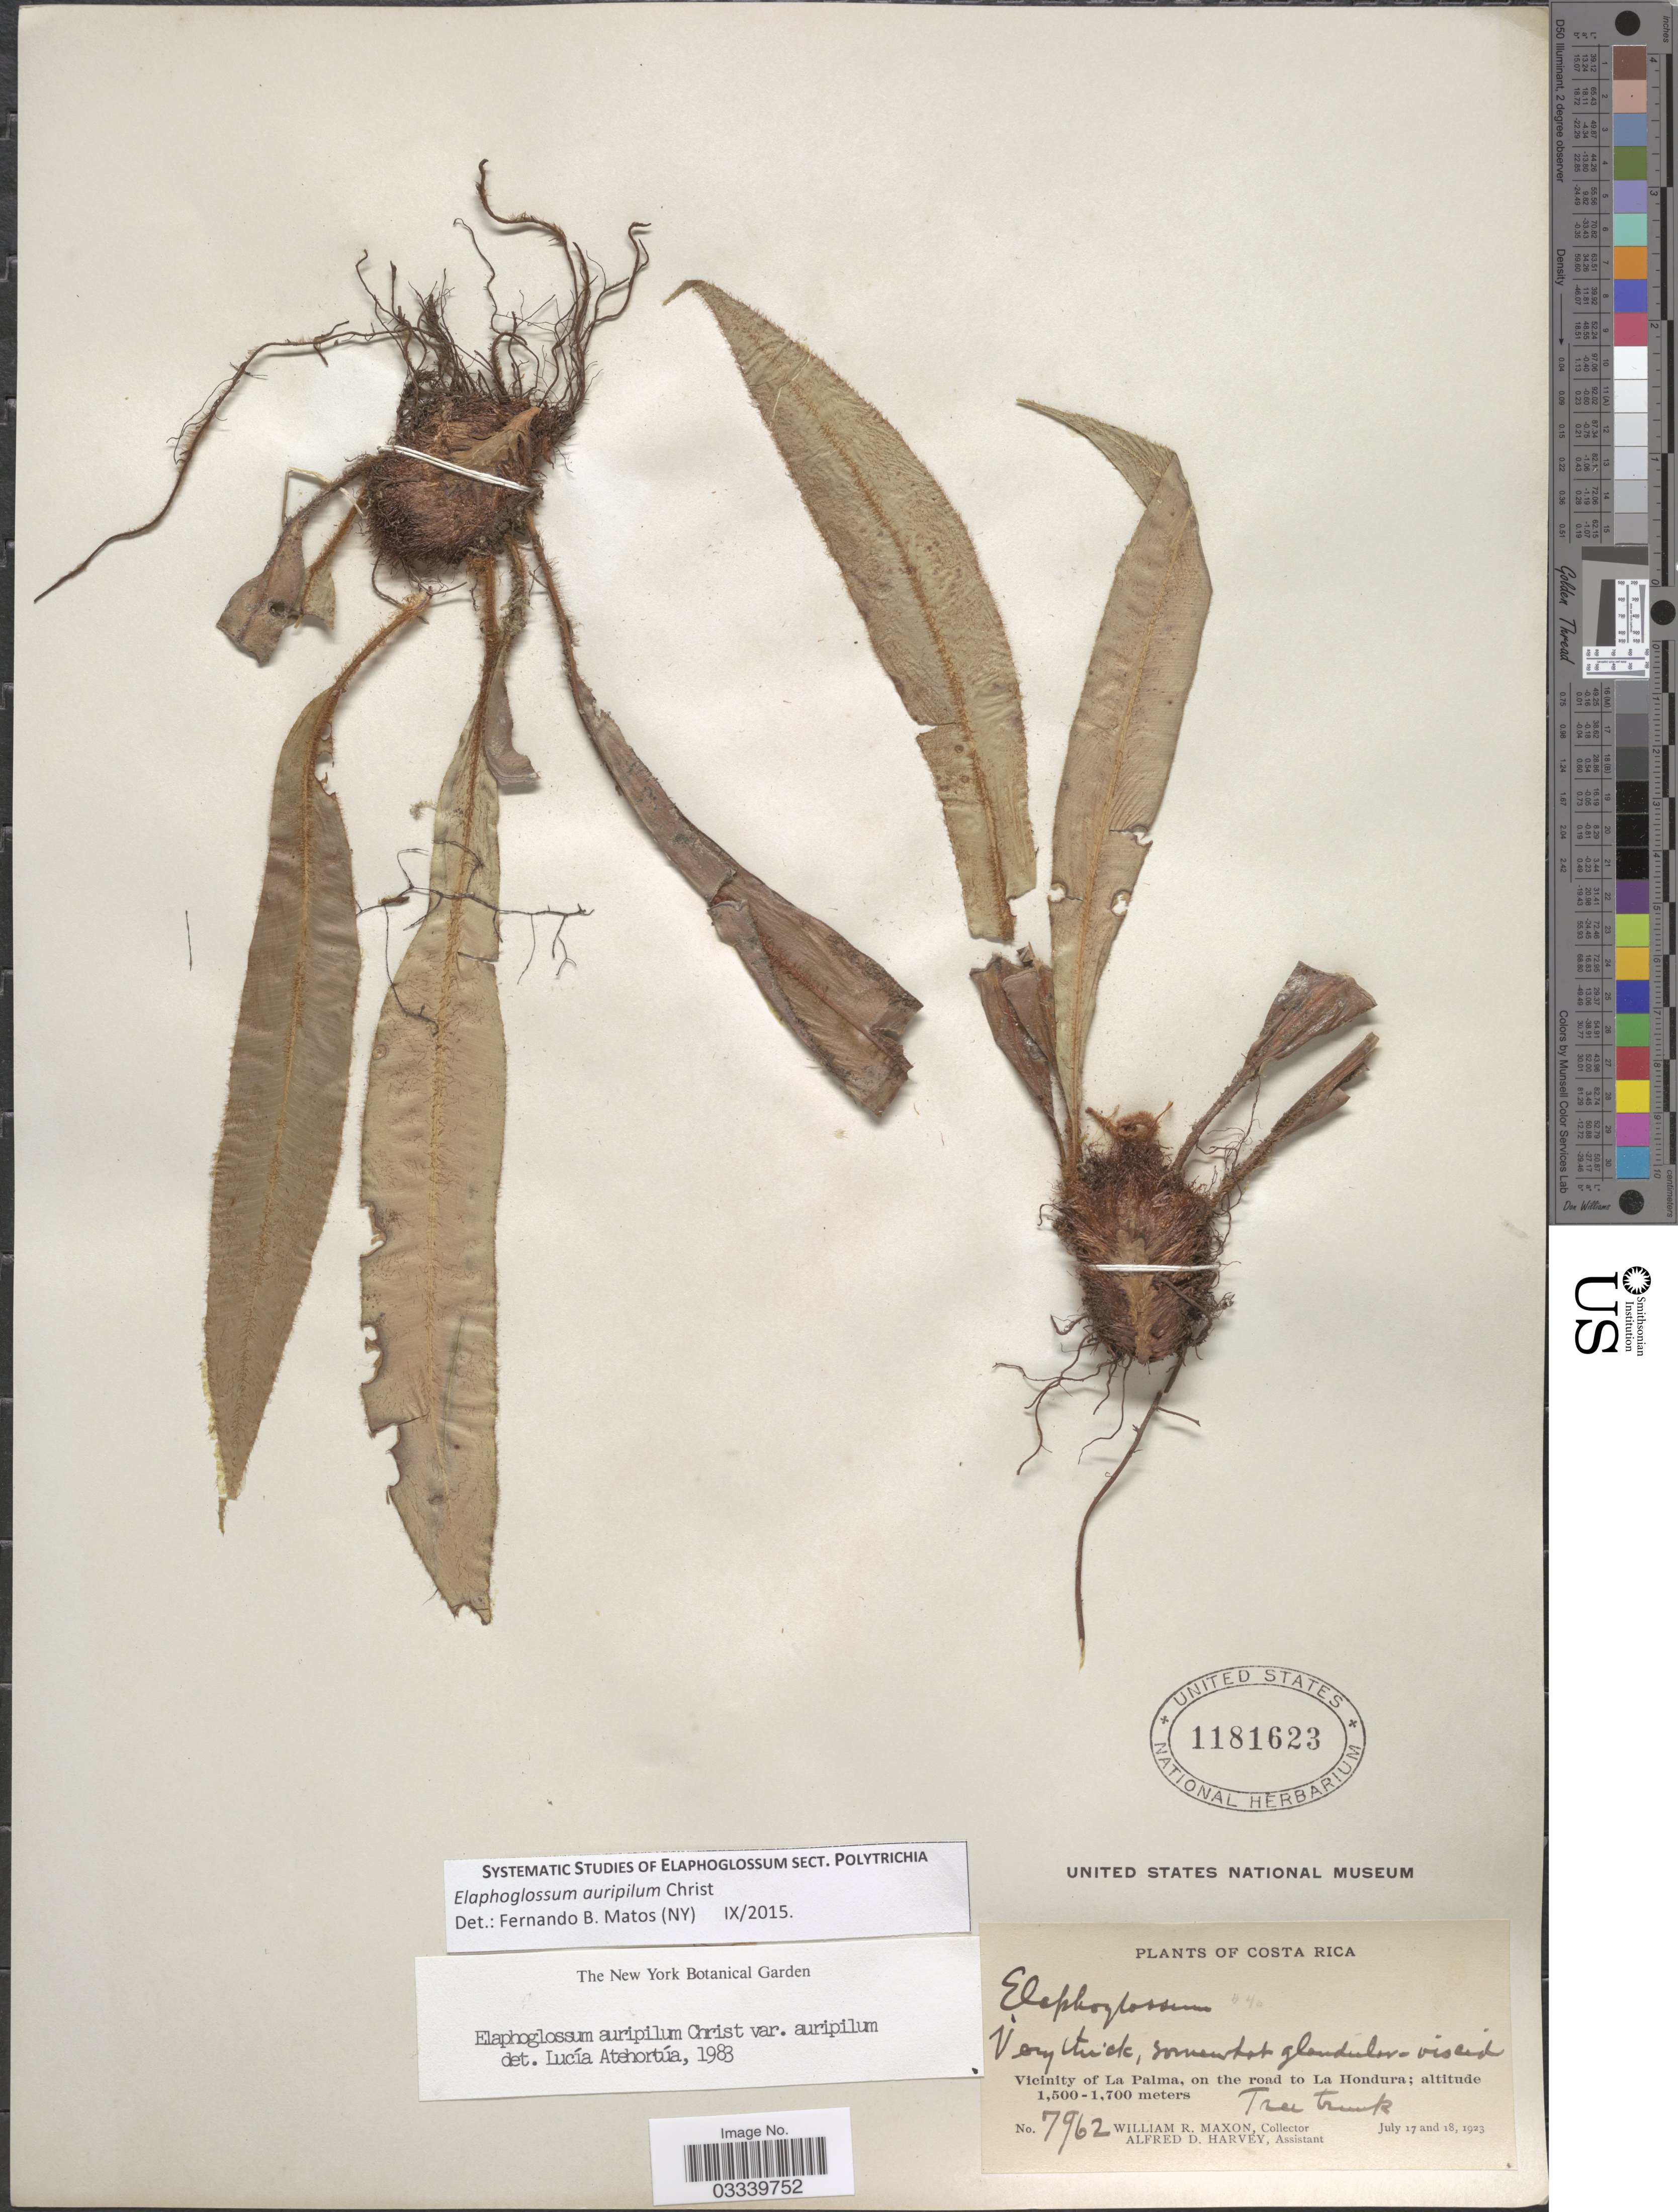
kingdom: Plantae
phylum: Tracheophyta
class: Polypodiopsida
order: Polypodiales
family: Dryopteridaceae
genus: Elaphoglossum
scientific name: Elaphoglossum auripilum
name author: Christ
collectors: W. R. Maxon & A. D. Harvey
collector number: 7962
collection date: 1923-07-17/1923-07-18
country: Costa Rica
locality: Vicinity of La Palma, on the road to La Hondura.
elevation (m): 1500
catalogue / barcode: US 1181623